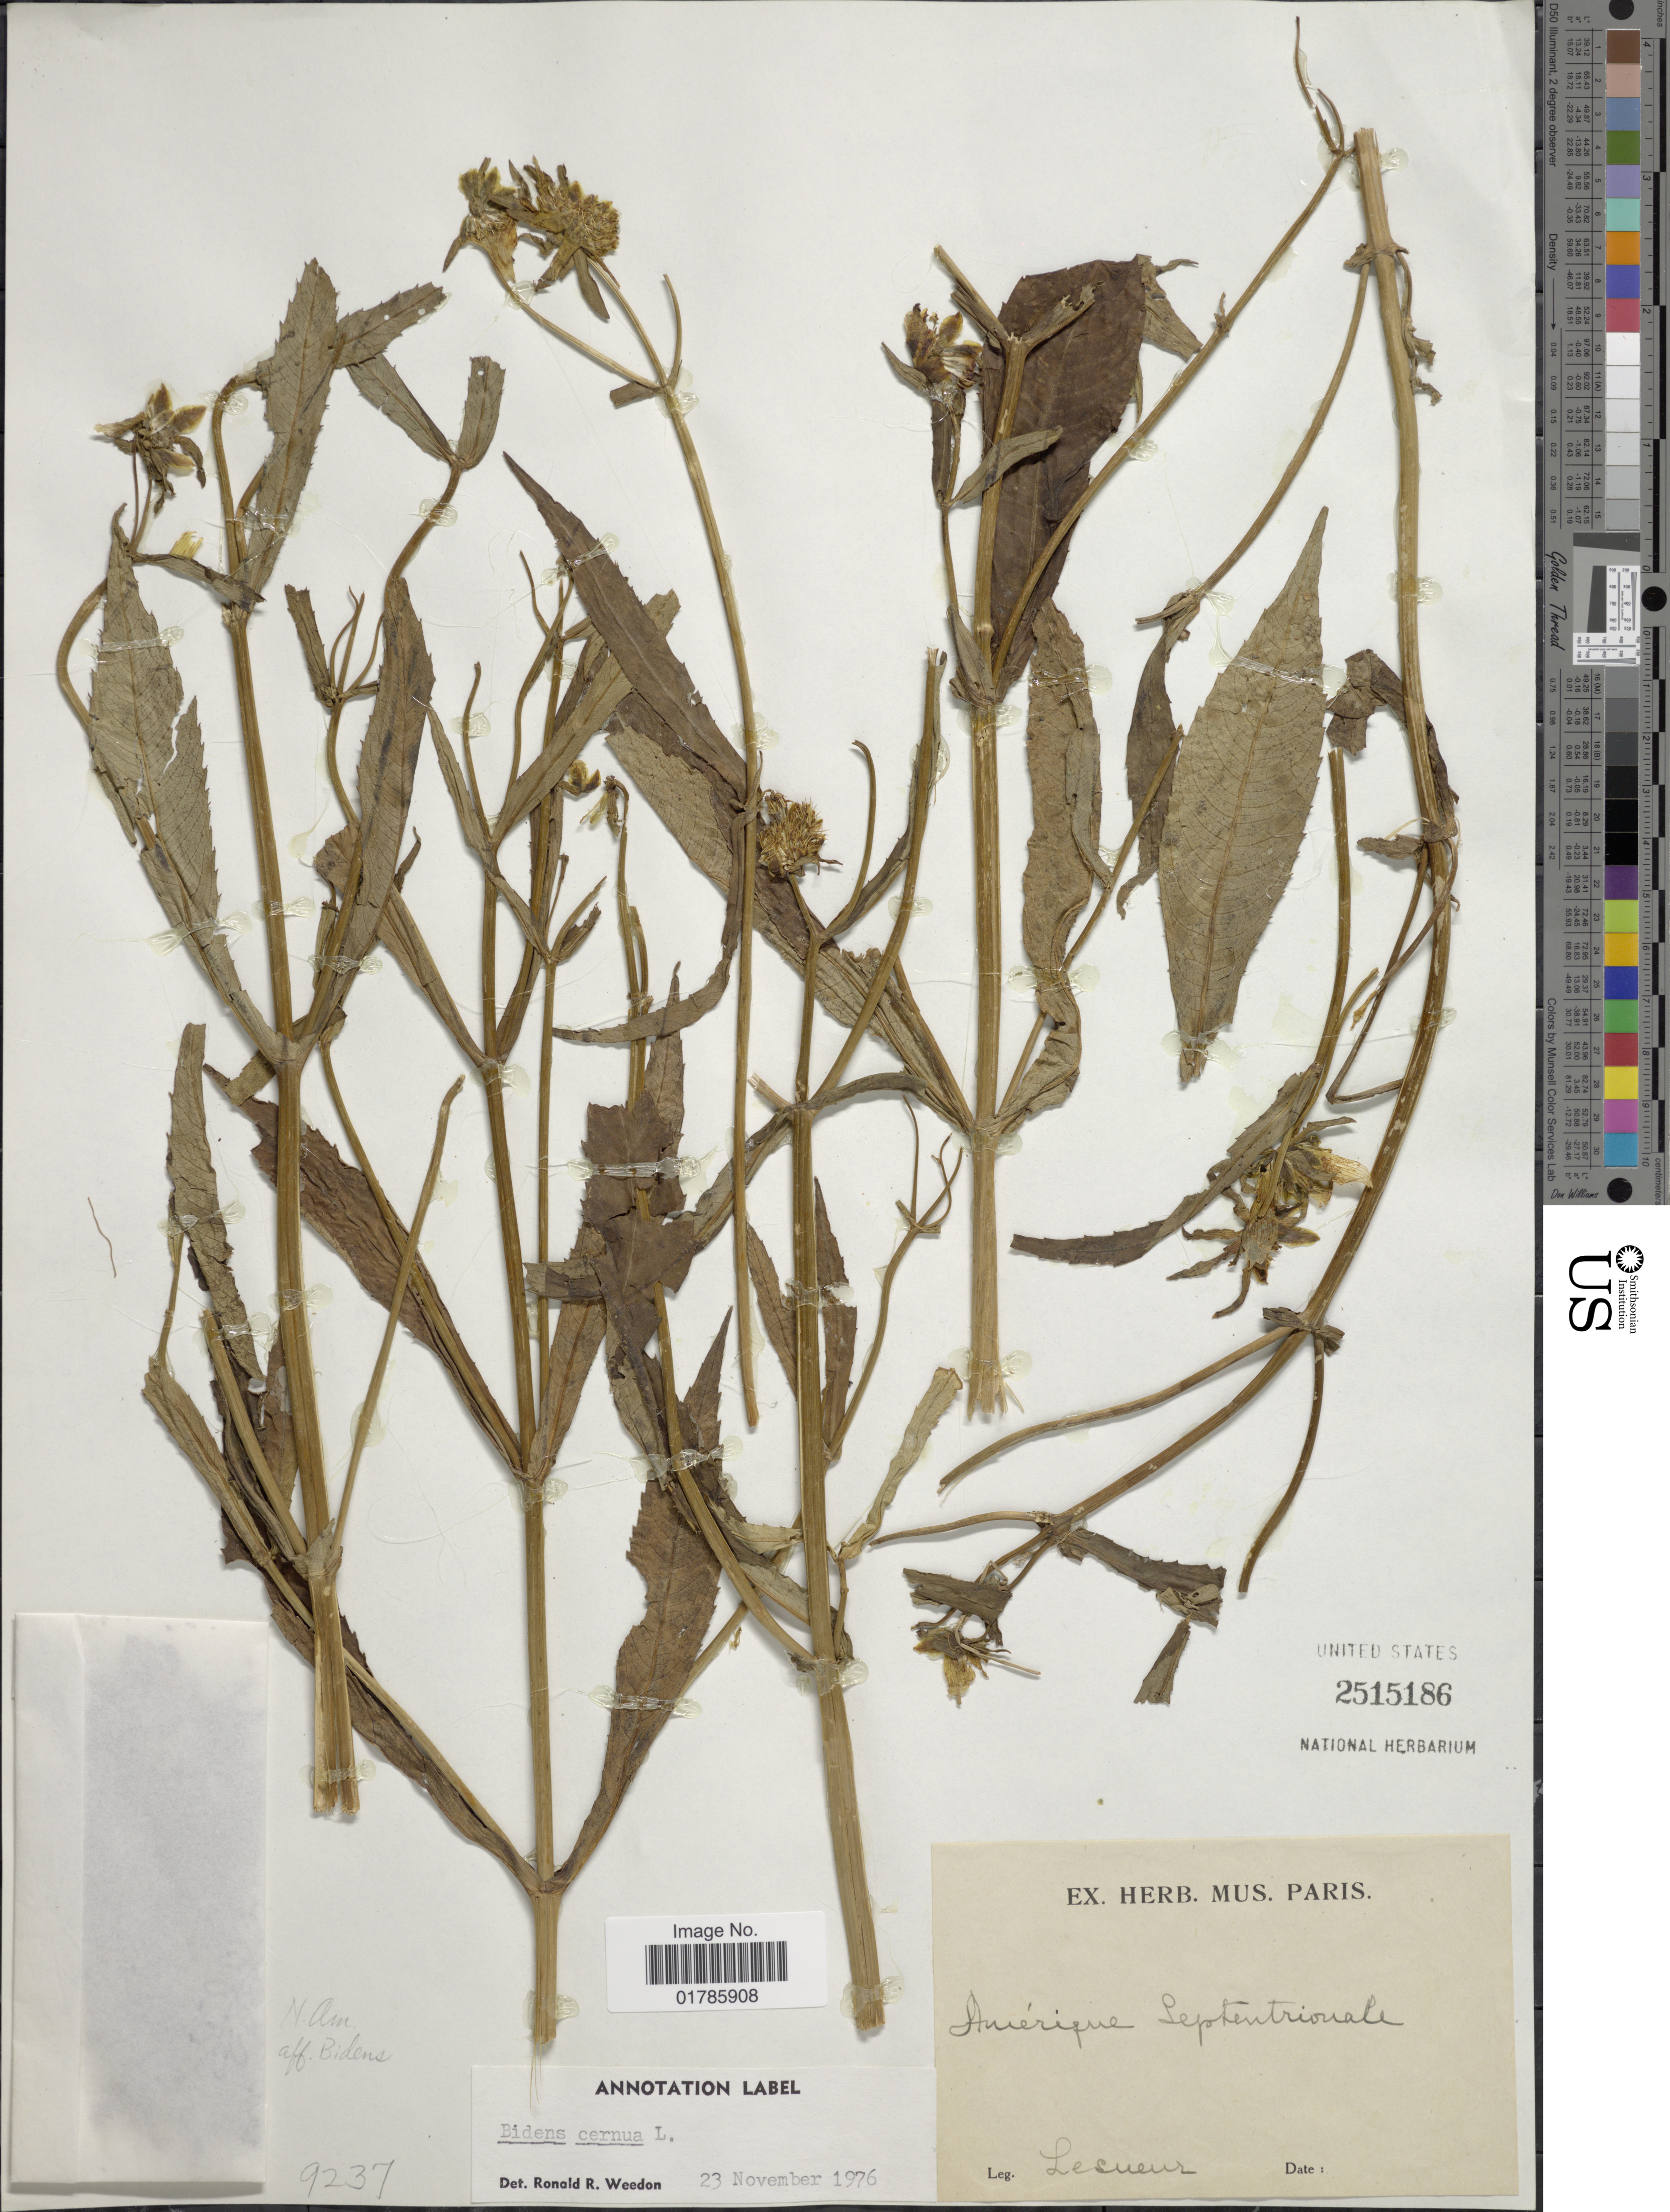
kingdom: Plantae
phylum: Tracheophyta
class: Magnoliopsida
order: Asterales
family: Asteraceae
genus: Bidens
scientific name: Bidens cernua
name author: L.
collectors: Lesneur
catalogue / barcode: US 2515186